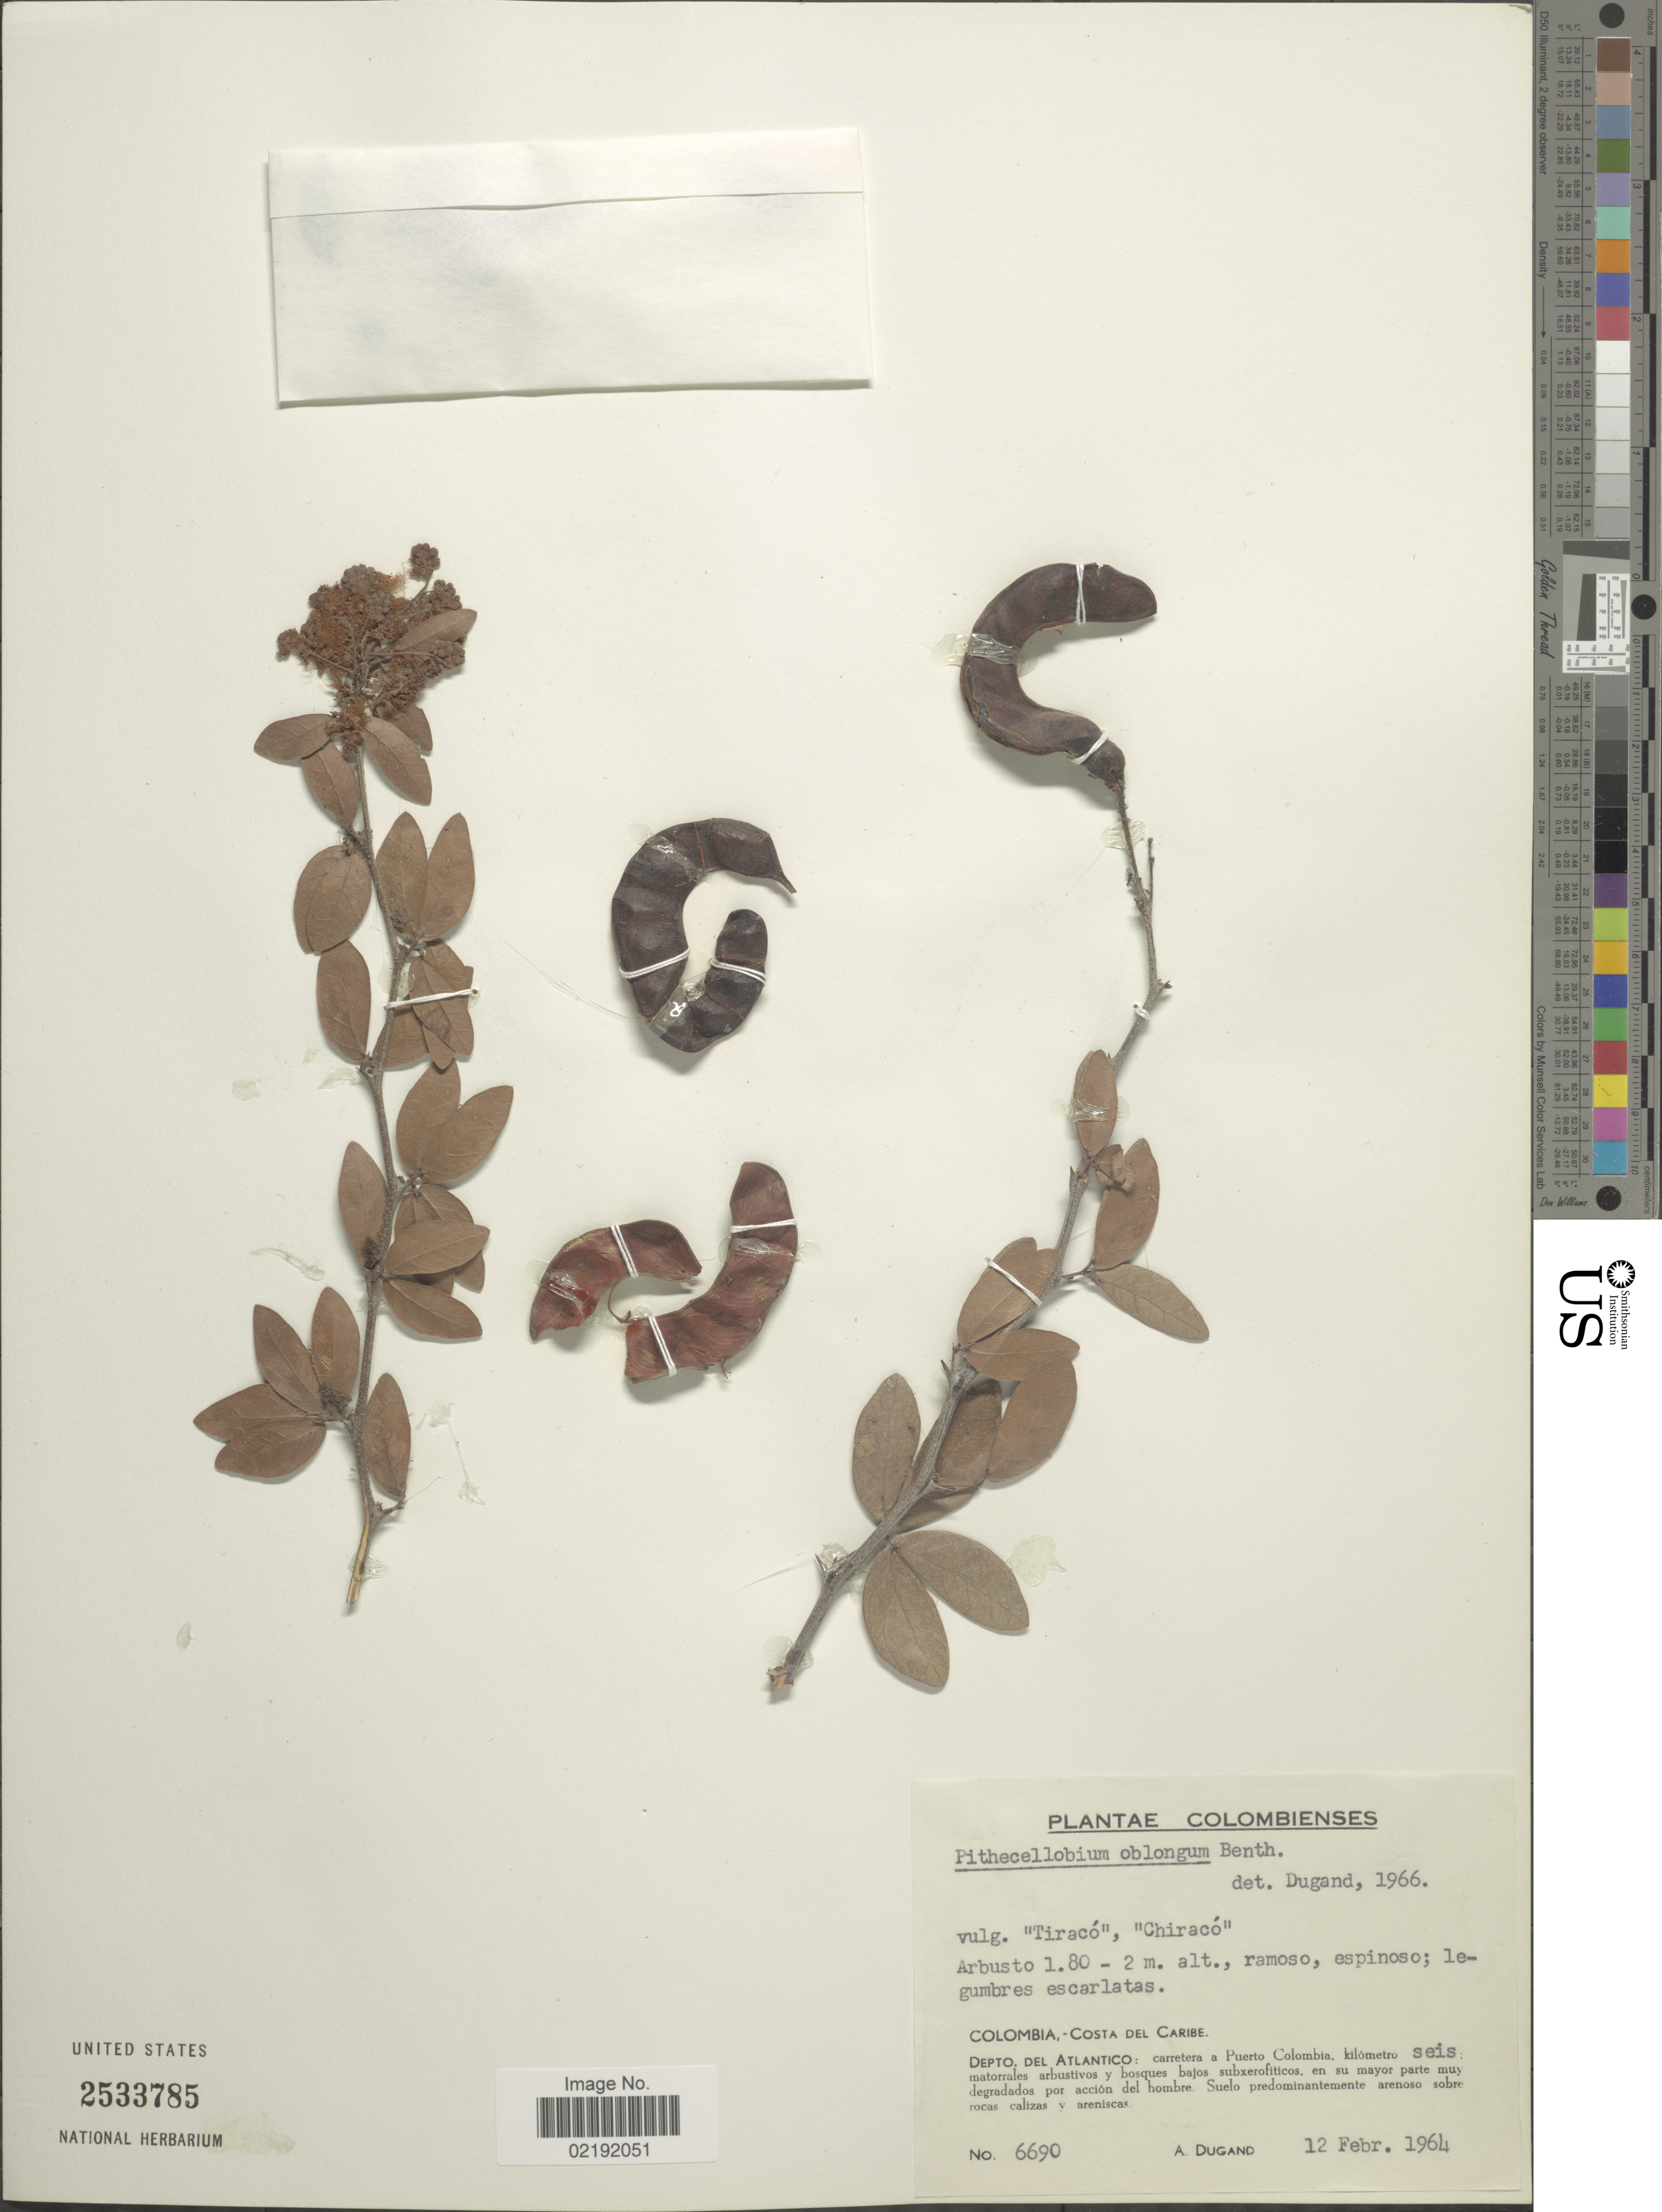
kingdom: Plantae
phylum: Tracheophyta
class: Magnoliopsida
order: Fabales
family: Fabaceae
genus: Pithecellobium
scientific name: Pithecellobium oblongum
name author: Benth.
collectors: A. Dugand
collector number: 6690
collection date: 1964-02-12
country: Colombia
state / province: Atlántico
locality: Colombia.- Costa del Caribe. Depto. del Atlantico: carretera a Puerto Colombia, kilómetro seis: (matorrales arbustivos y bosques bajos subxerofiticos, en su mayor parte mu)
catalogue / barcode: US 2533785